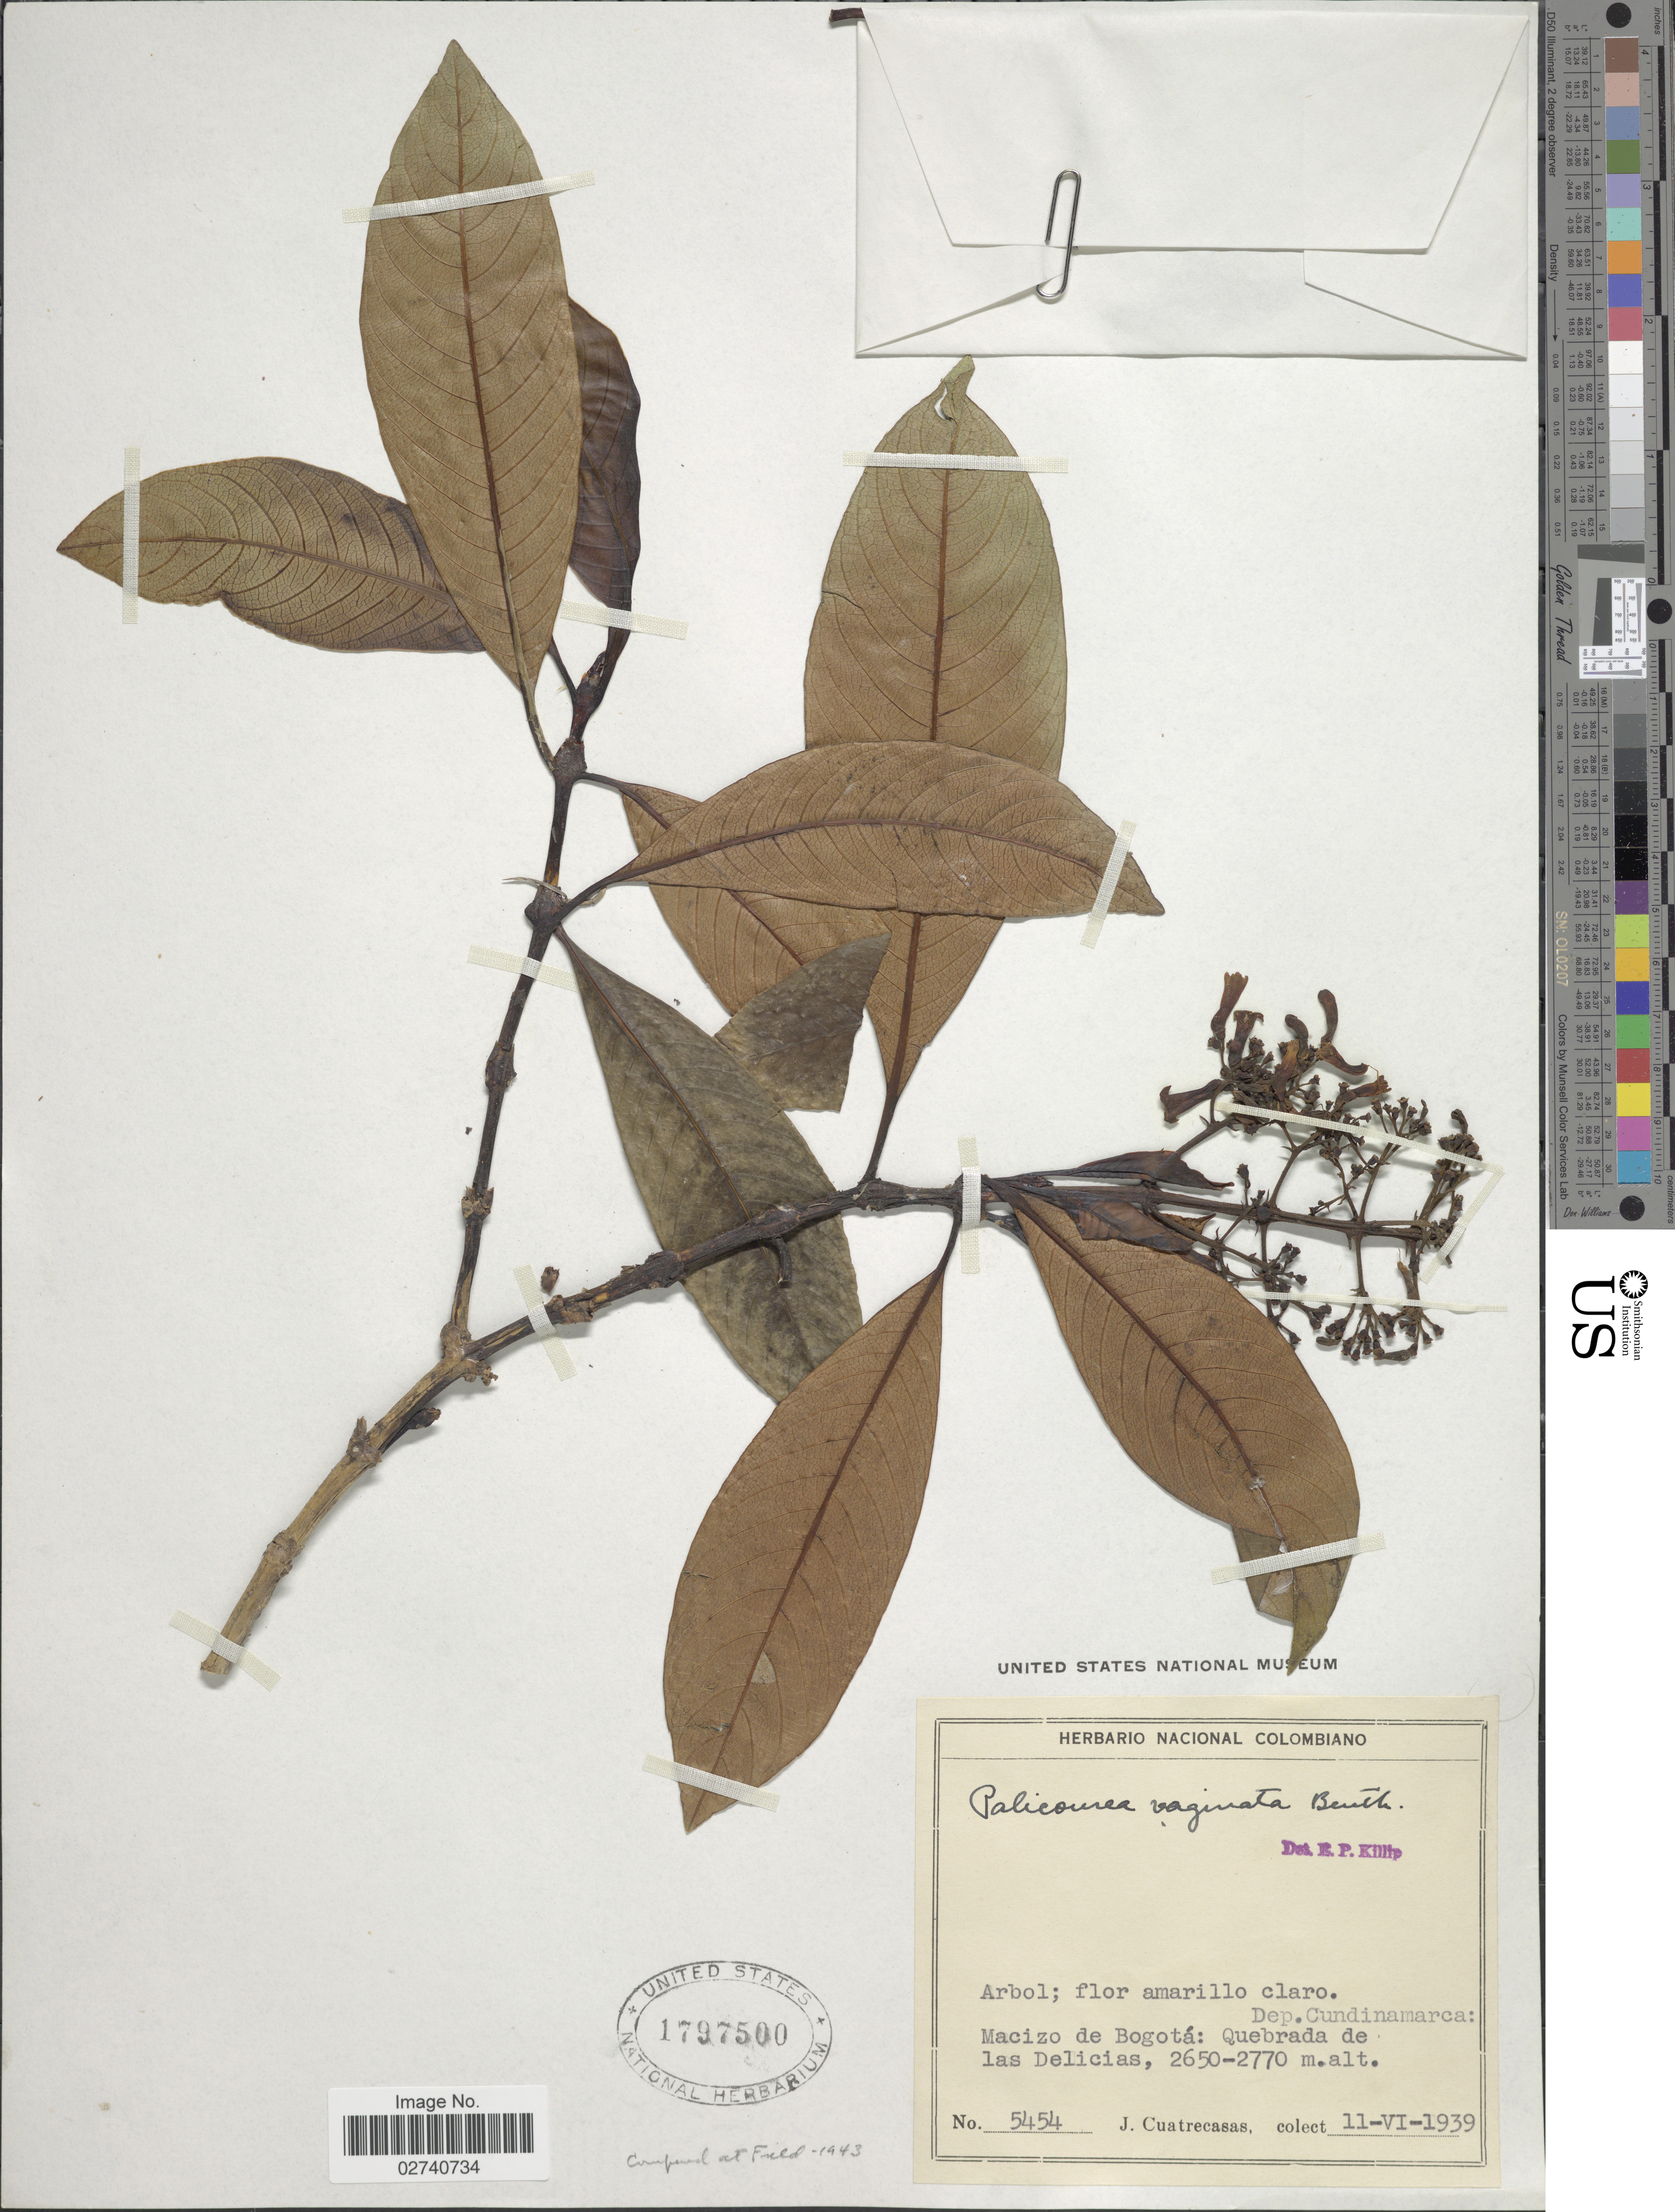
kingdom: Plantae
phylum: Tracheophyta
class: Magnoliopsida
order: Gentianales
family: Rubiaceae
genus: Palicourea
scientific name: Palicourea vaginata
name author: Benth.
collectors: J. Cuatrecasas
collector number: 5454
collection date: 1939-06-11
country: Colombia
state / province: Cundinamarca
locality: Macizo de Bogota; Quebrada de las Delicias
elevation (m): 2650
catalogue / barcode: US 1797500